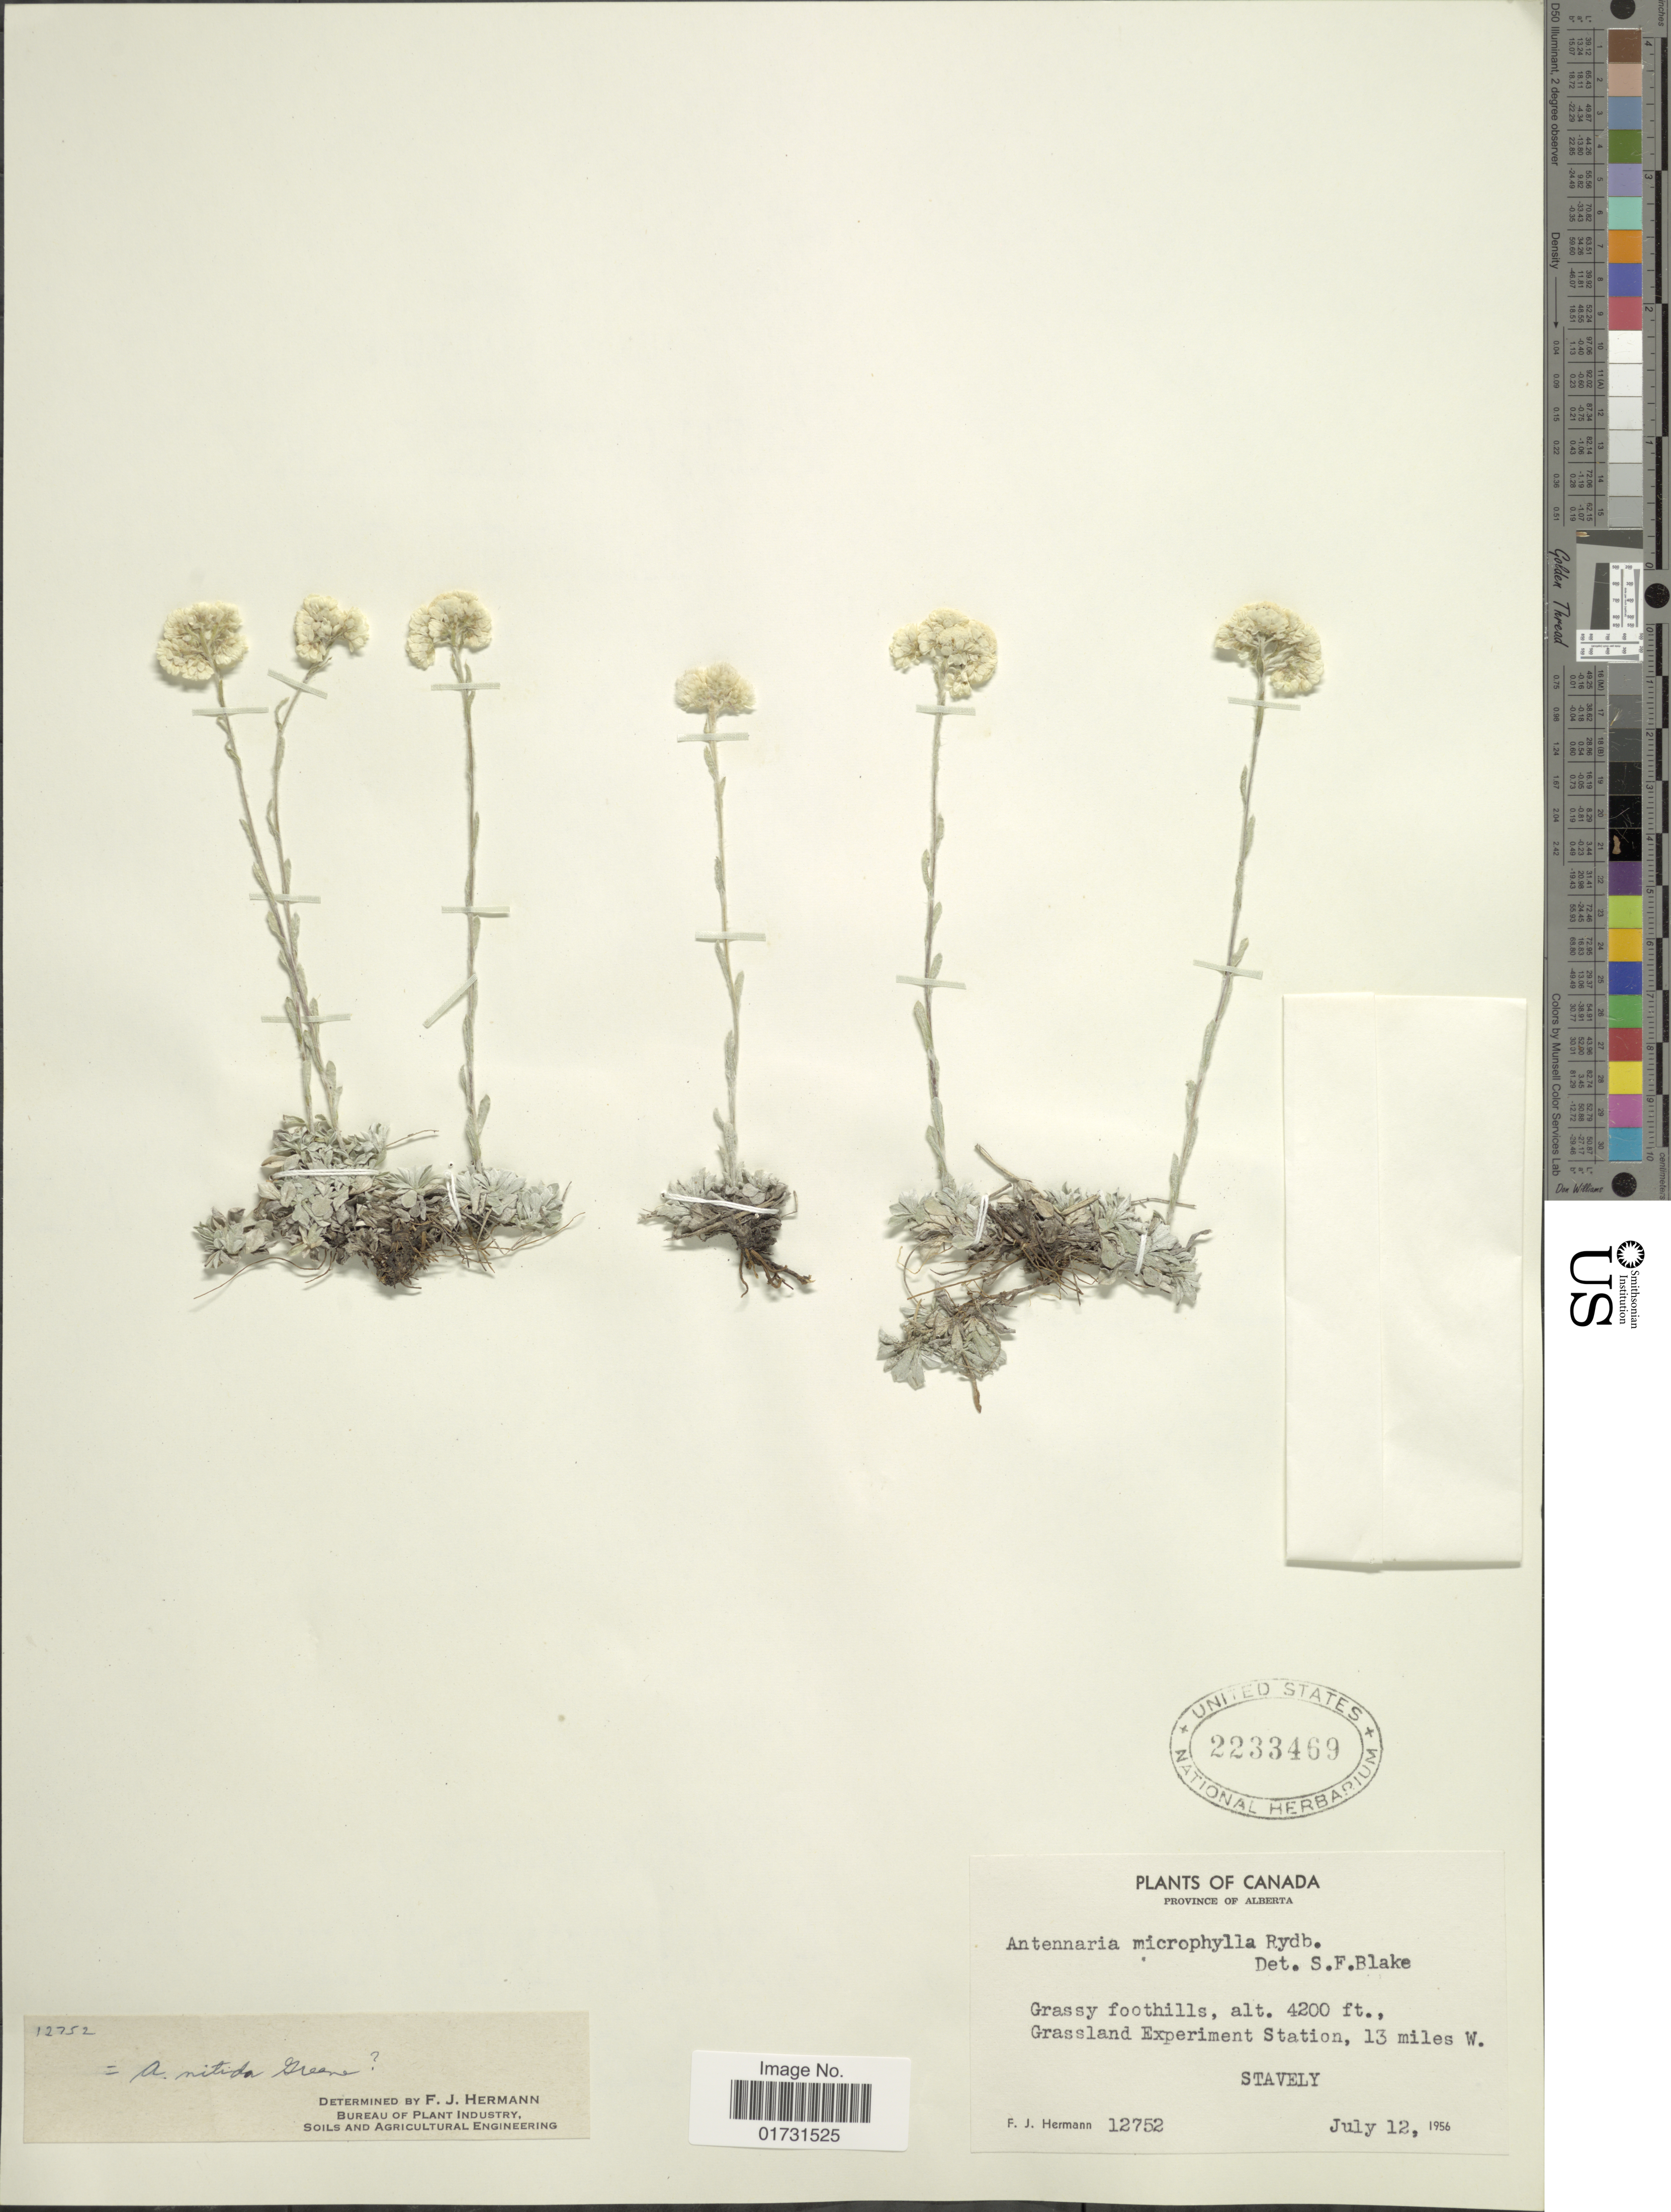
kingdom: Plantae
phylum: Tracheophyta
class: Magnoliopsida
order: Asterales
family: Asteraceae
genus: Antennaria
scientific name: Antennaria microphylla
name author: Rydb.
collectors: F. J. Hermann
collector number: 12752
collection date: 1956-07-12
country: Canada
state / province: Alberta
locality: Grassland Experiment Station, 13 miles W. Stavely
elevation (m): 1280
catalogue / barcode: US 2233469